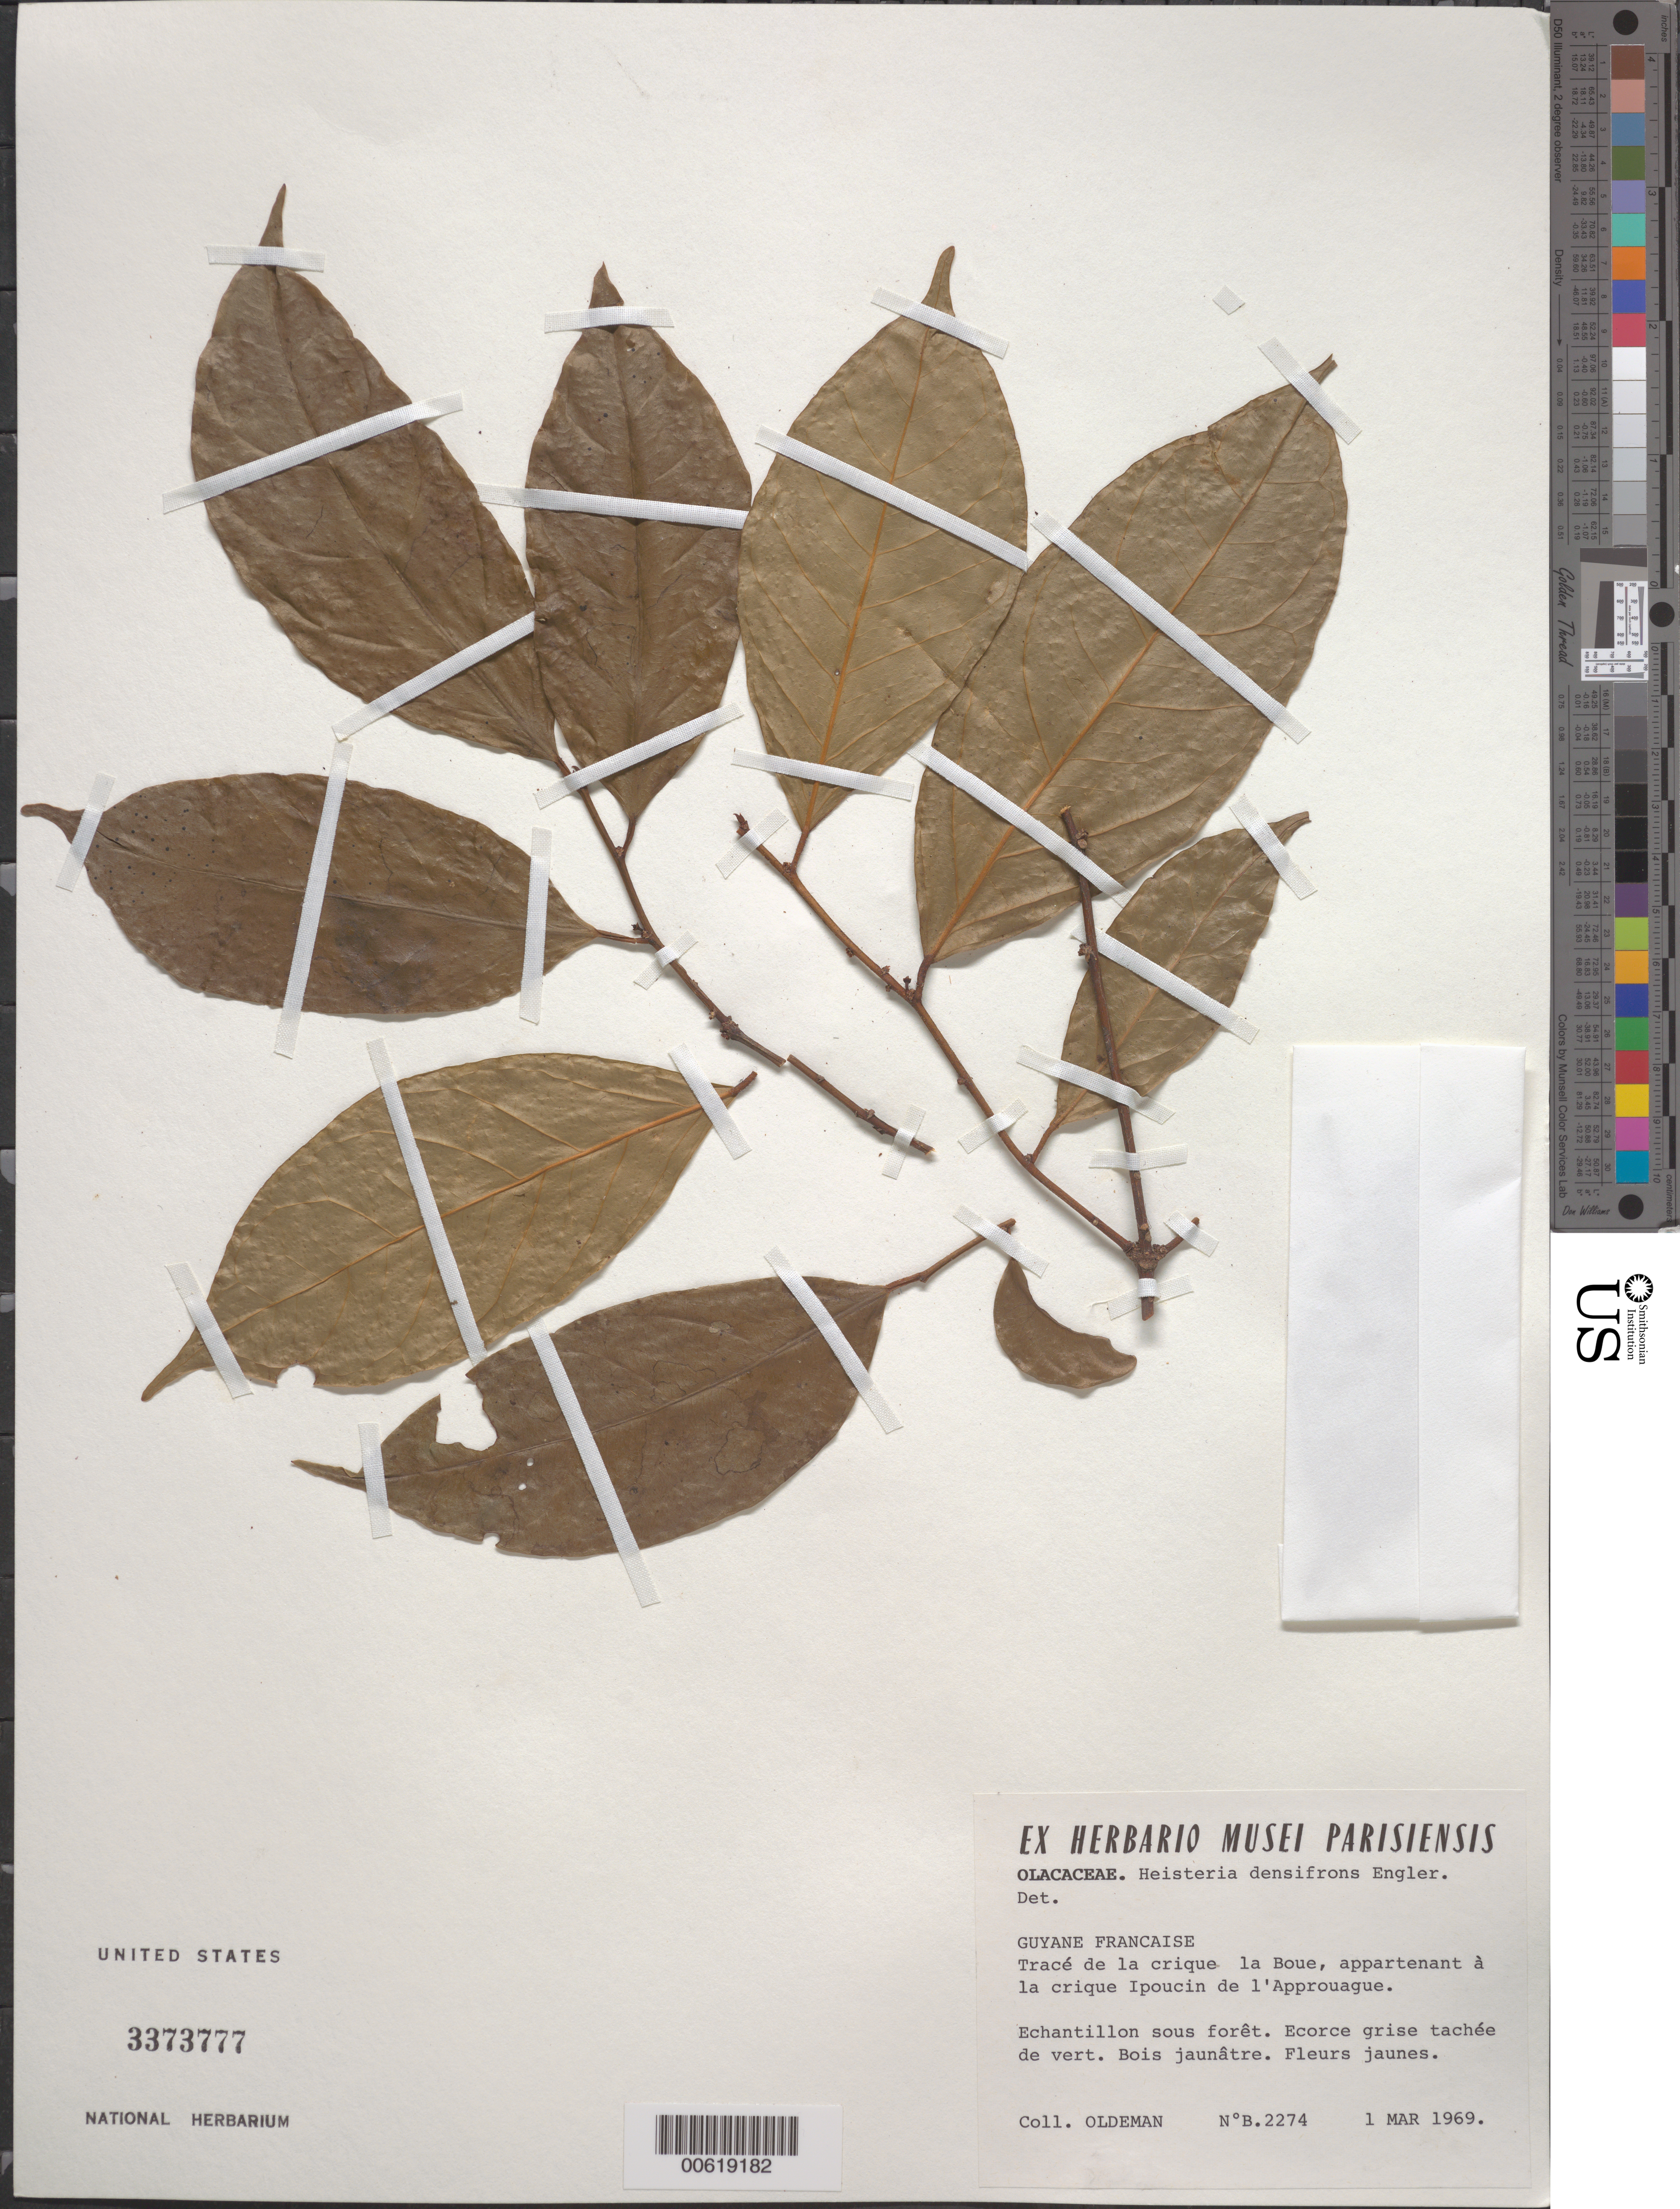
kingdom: Plantae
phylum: Tracheophyta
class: Magnoliopsida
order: Santalales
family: Erythropalaceae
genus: Heisteria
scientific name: Heisteria densifrons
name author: Engl.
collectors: R. Oldeman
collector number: B 2274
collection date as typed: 1-Mar-69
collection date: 1969-03-01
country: French Guiana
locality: Crique la Boue, appartenant a la crique Ipoucin de l'Approuague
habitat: Echantillon sous forêt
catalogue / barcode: US 3373777